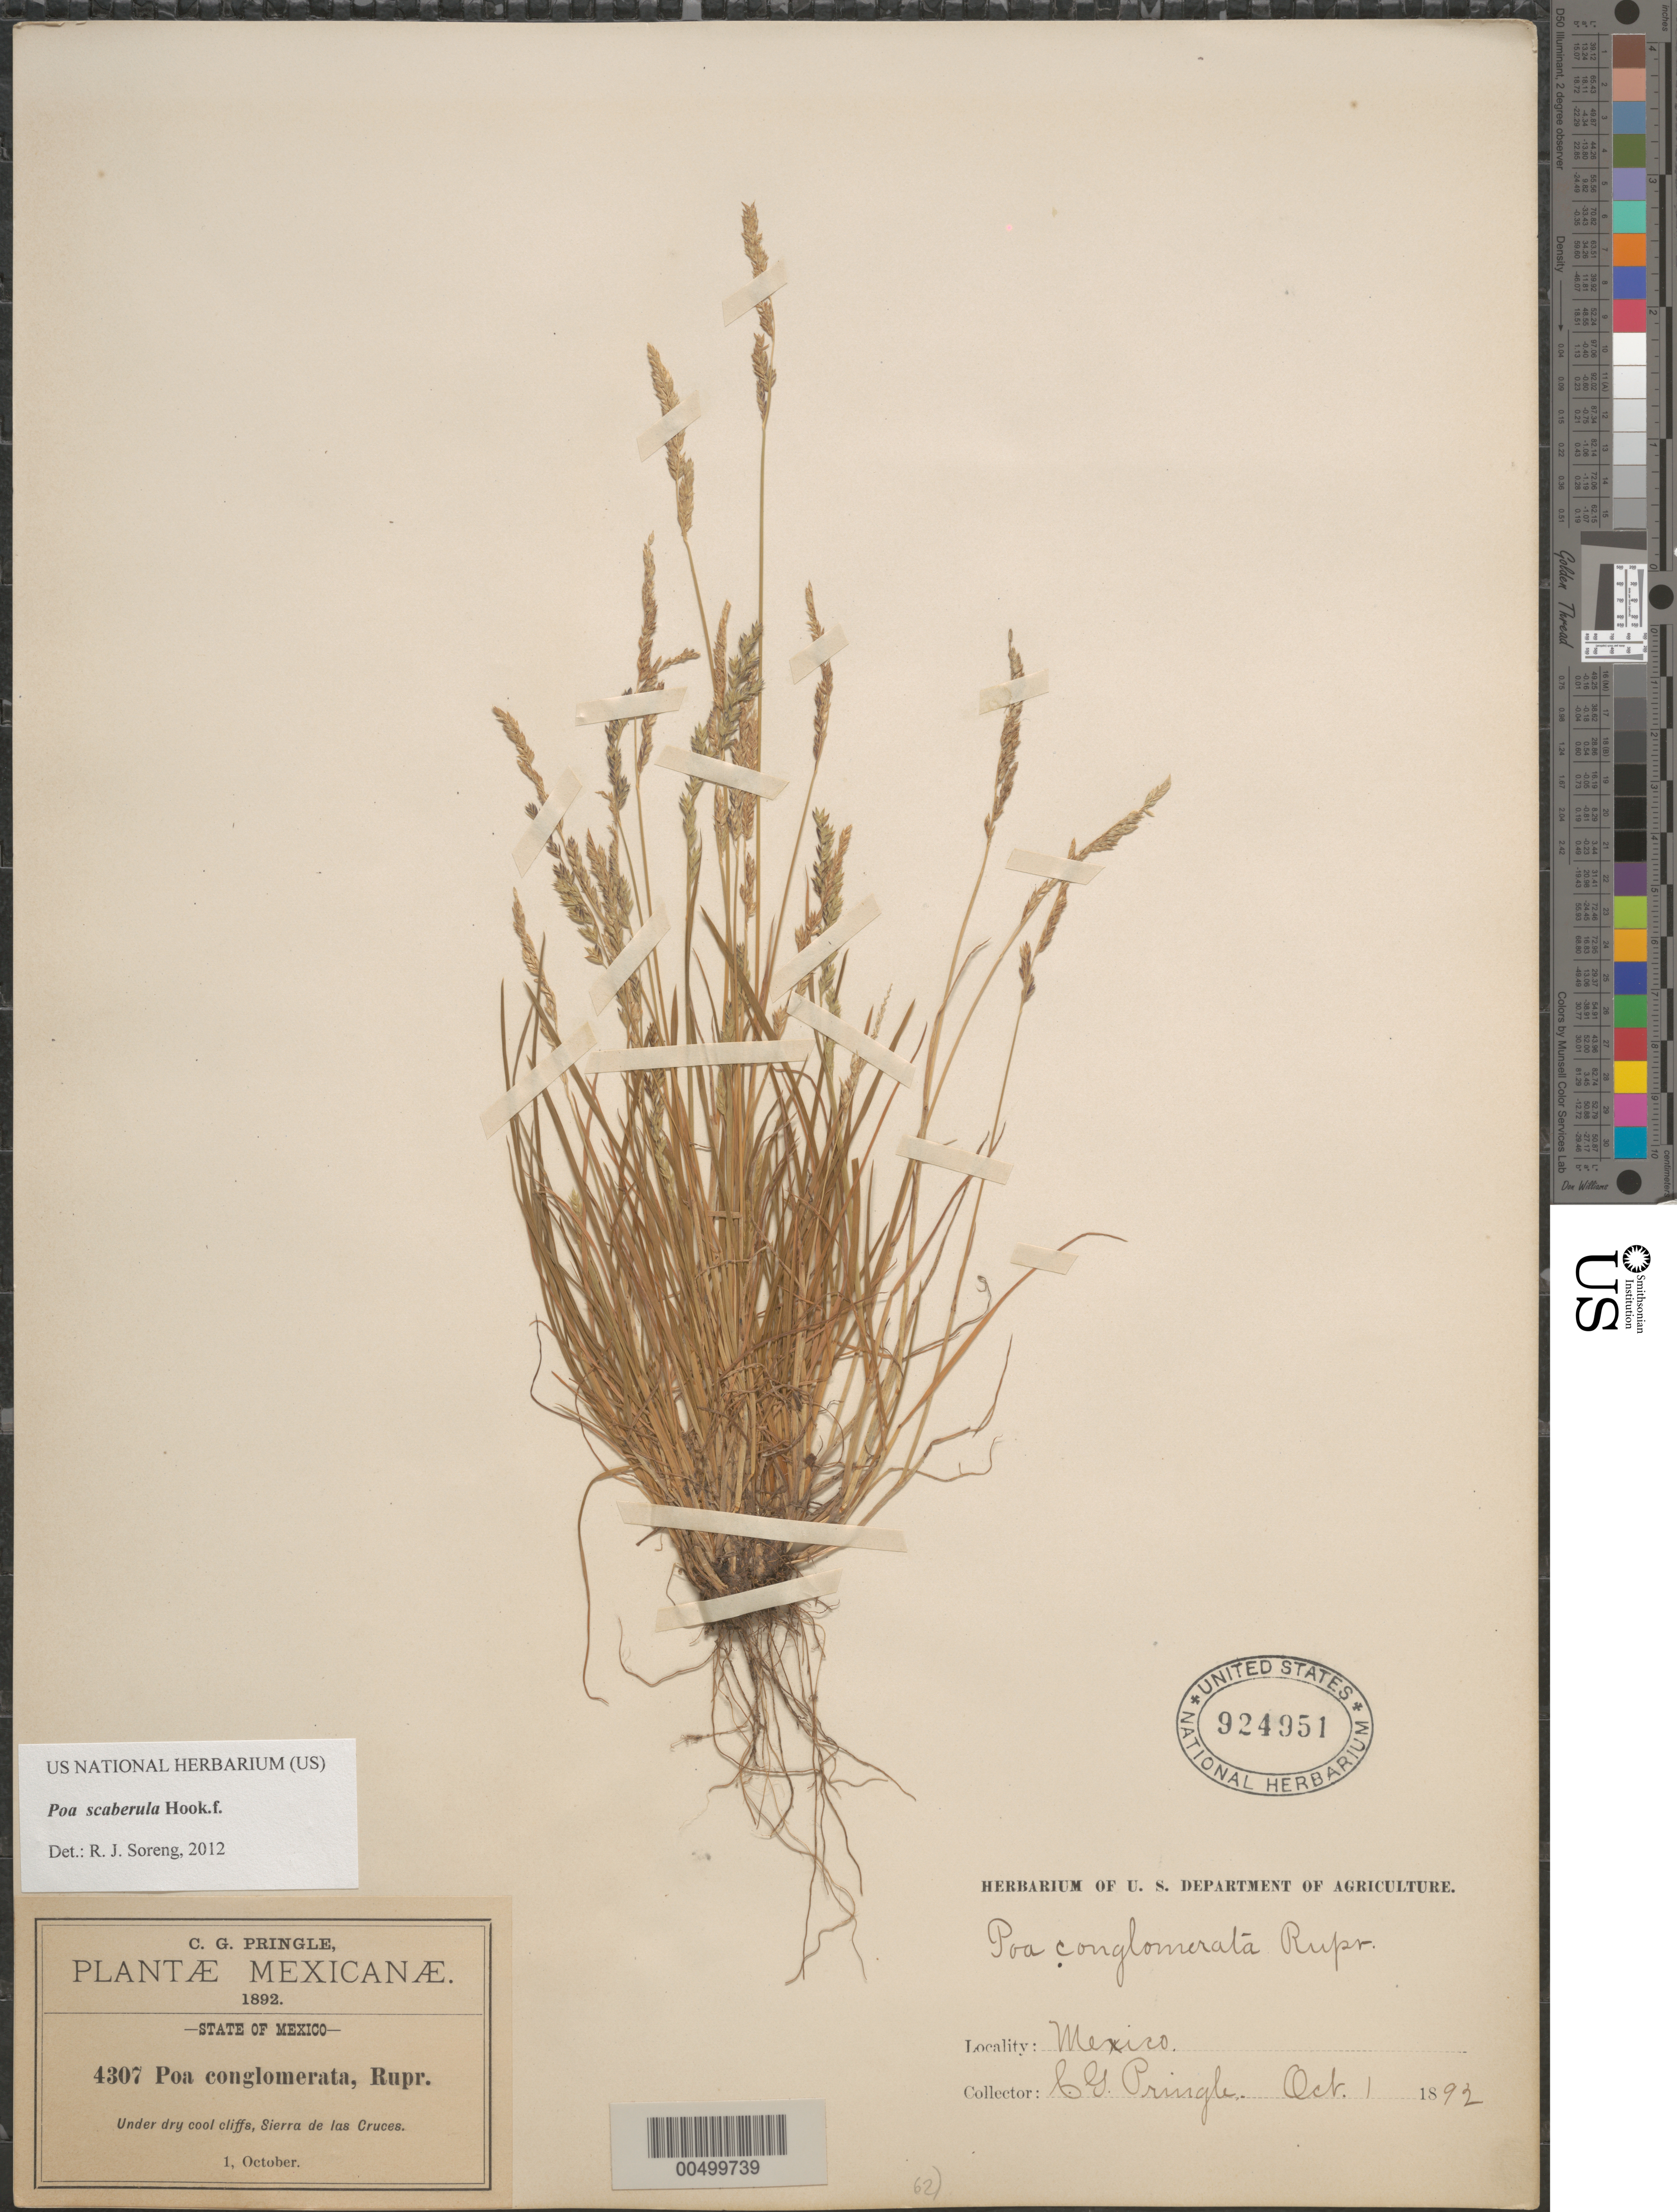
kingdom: Plantae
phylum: Tracheophyta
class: Liliopsida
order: Poales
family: Poaceae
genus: Poa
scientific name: Poa scaberula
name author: Hook. f.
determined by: Soreng, Robert J., Research Associate (BOT), Smithsonian Institution - National Museum of Natural History (UNITED STATES)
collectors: C. G. Pringle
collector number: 4307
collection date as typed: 1 Oct 1892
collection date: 1892-10-01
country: Mexico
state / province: México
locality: Sierra de las Cruces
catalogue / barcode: US 924951